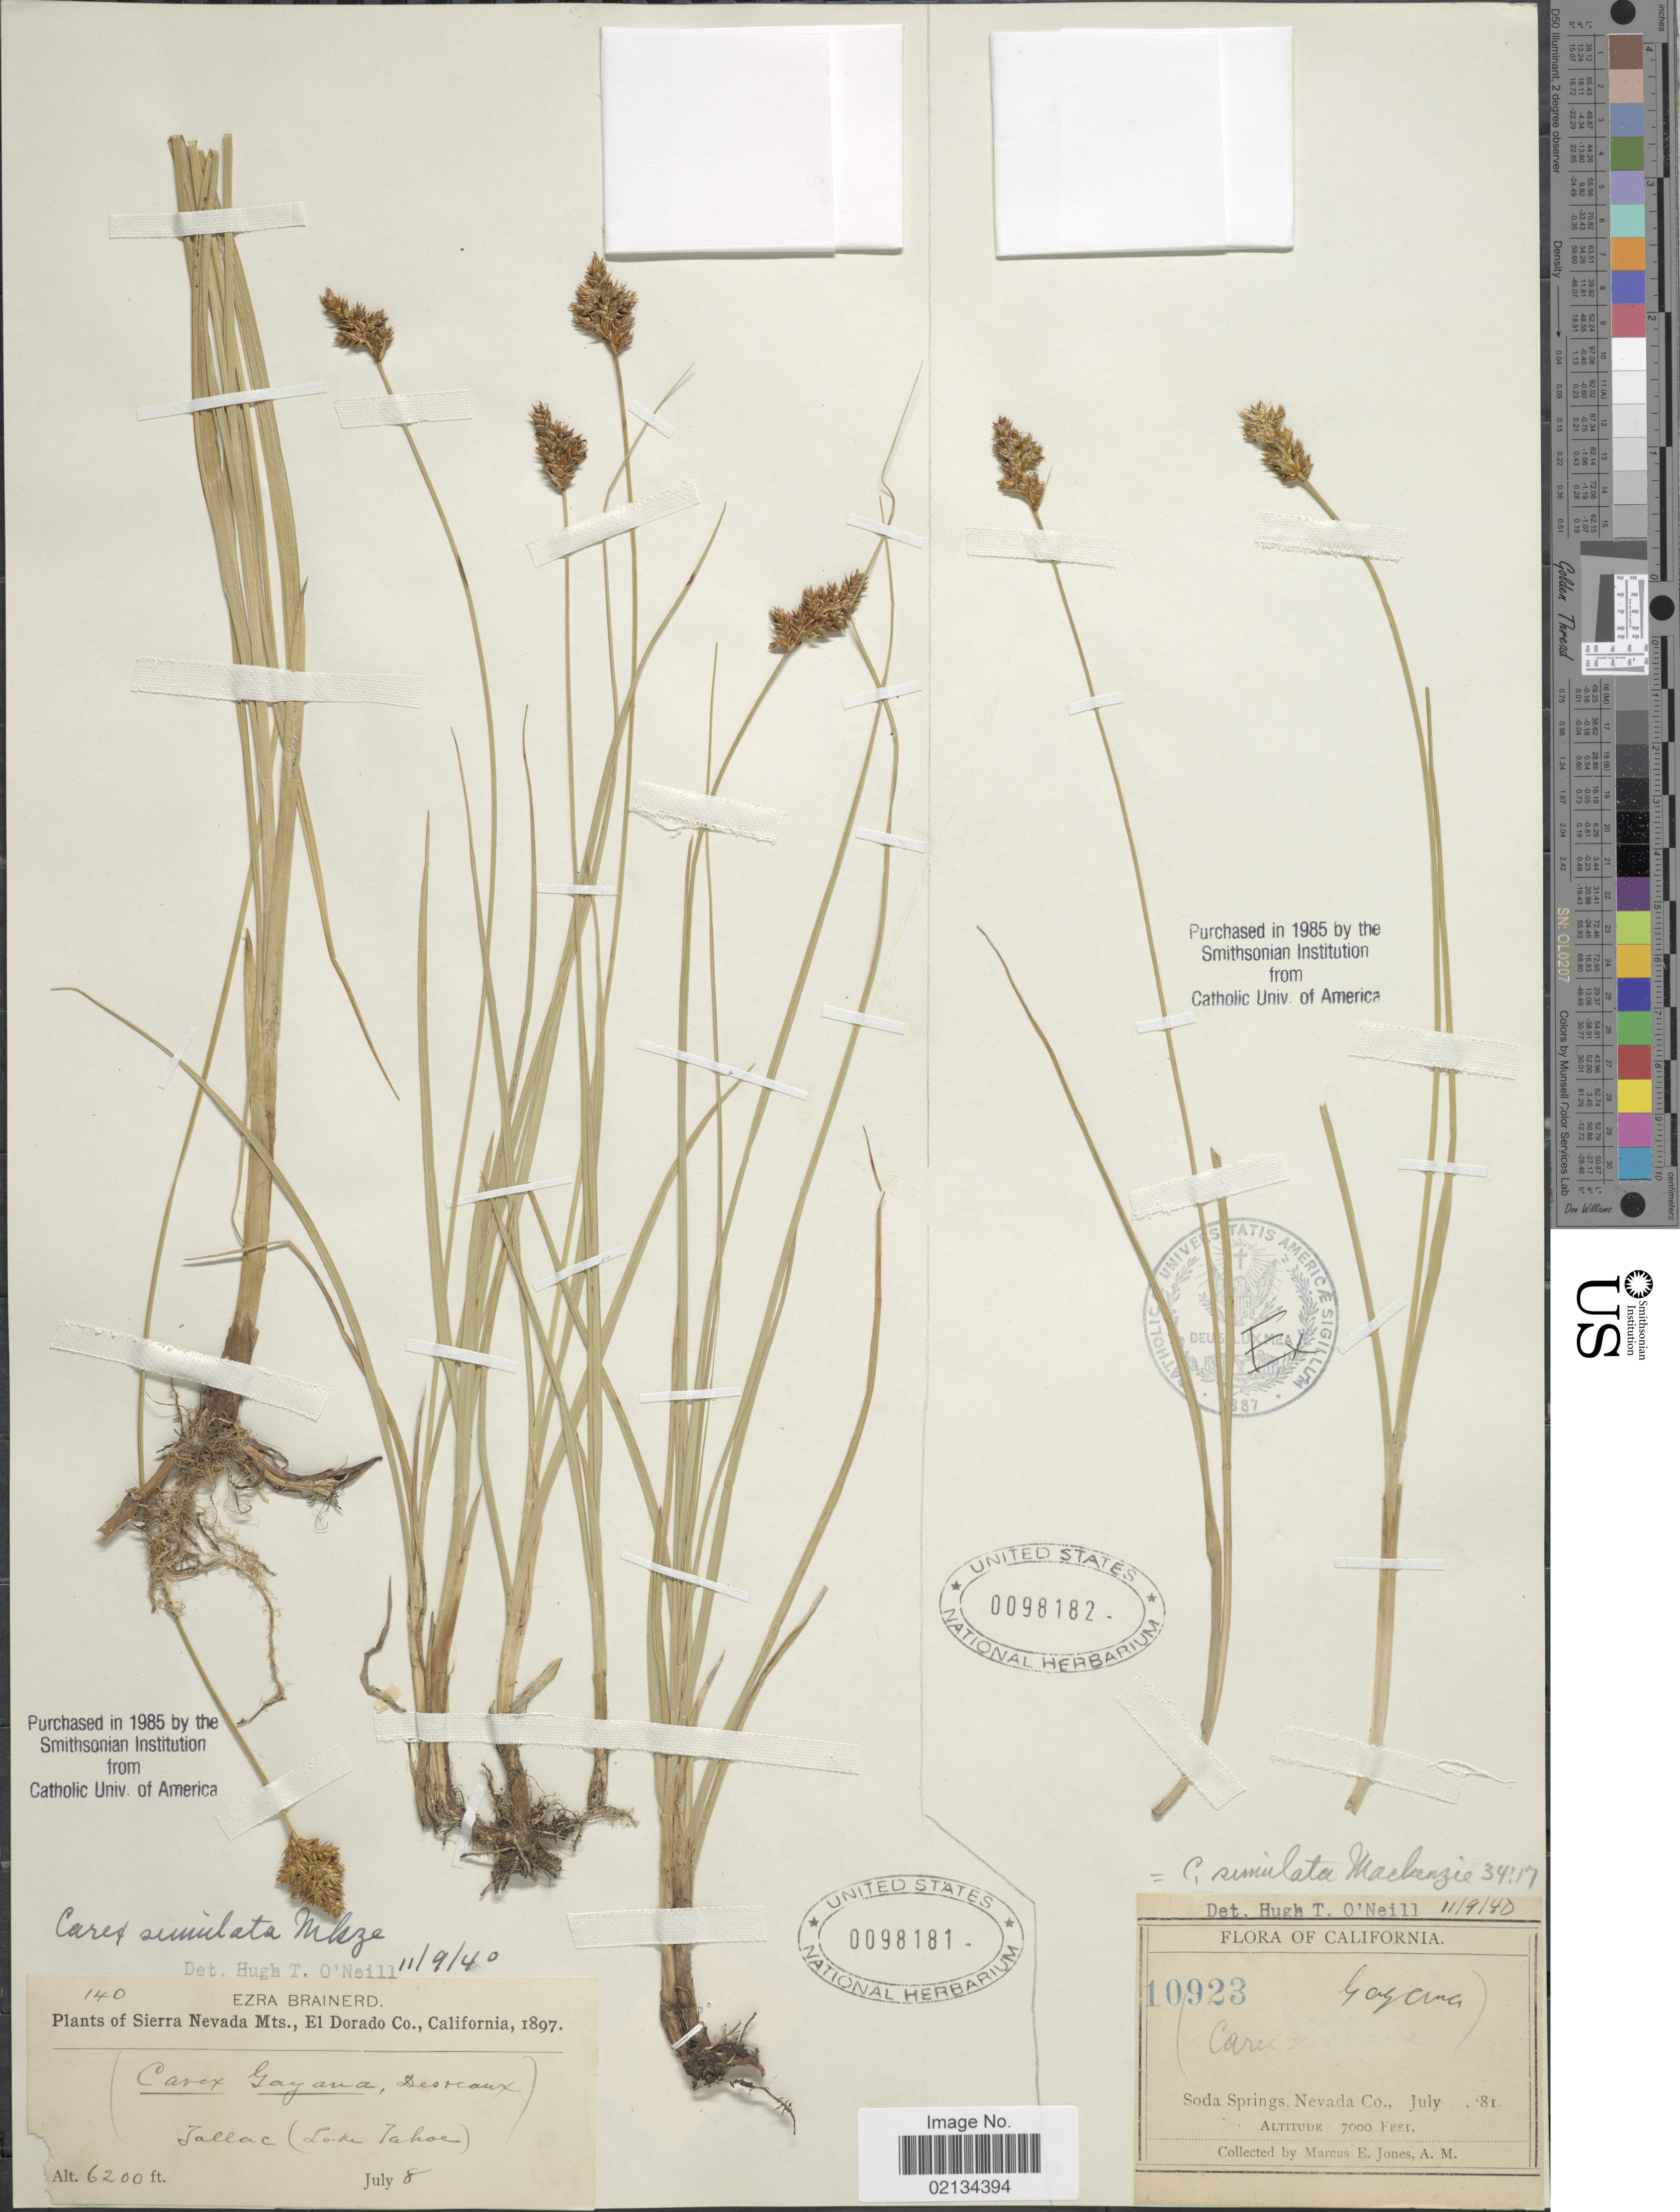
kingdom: Plantae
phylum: Tracheophyta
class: Liliopsida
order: Poales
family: Cyperaceae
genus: Carex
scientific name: Carex simulata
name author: Mack.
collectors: E. Brainerd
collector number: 140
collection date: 1897-07-08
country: United States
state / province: California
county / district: El Dorado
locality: Sierra Nevada Mts., El Dorado Co., Jallac (Lake Tahoe)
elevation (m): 1890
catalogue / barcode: US 98181